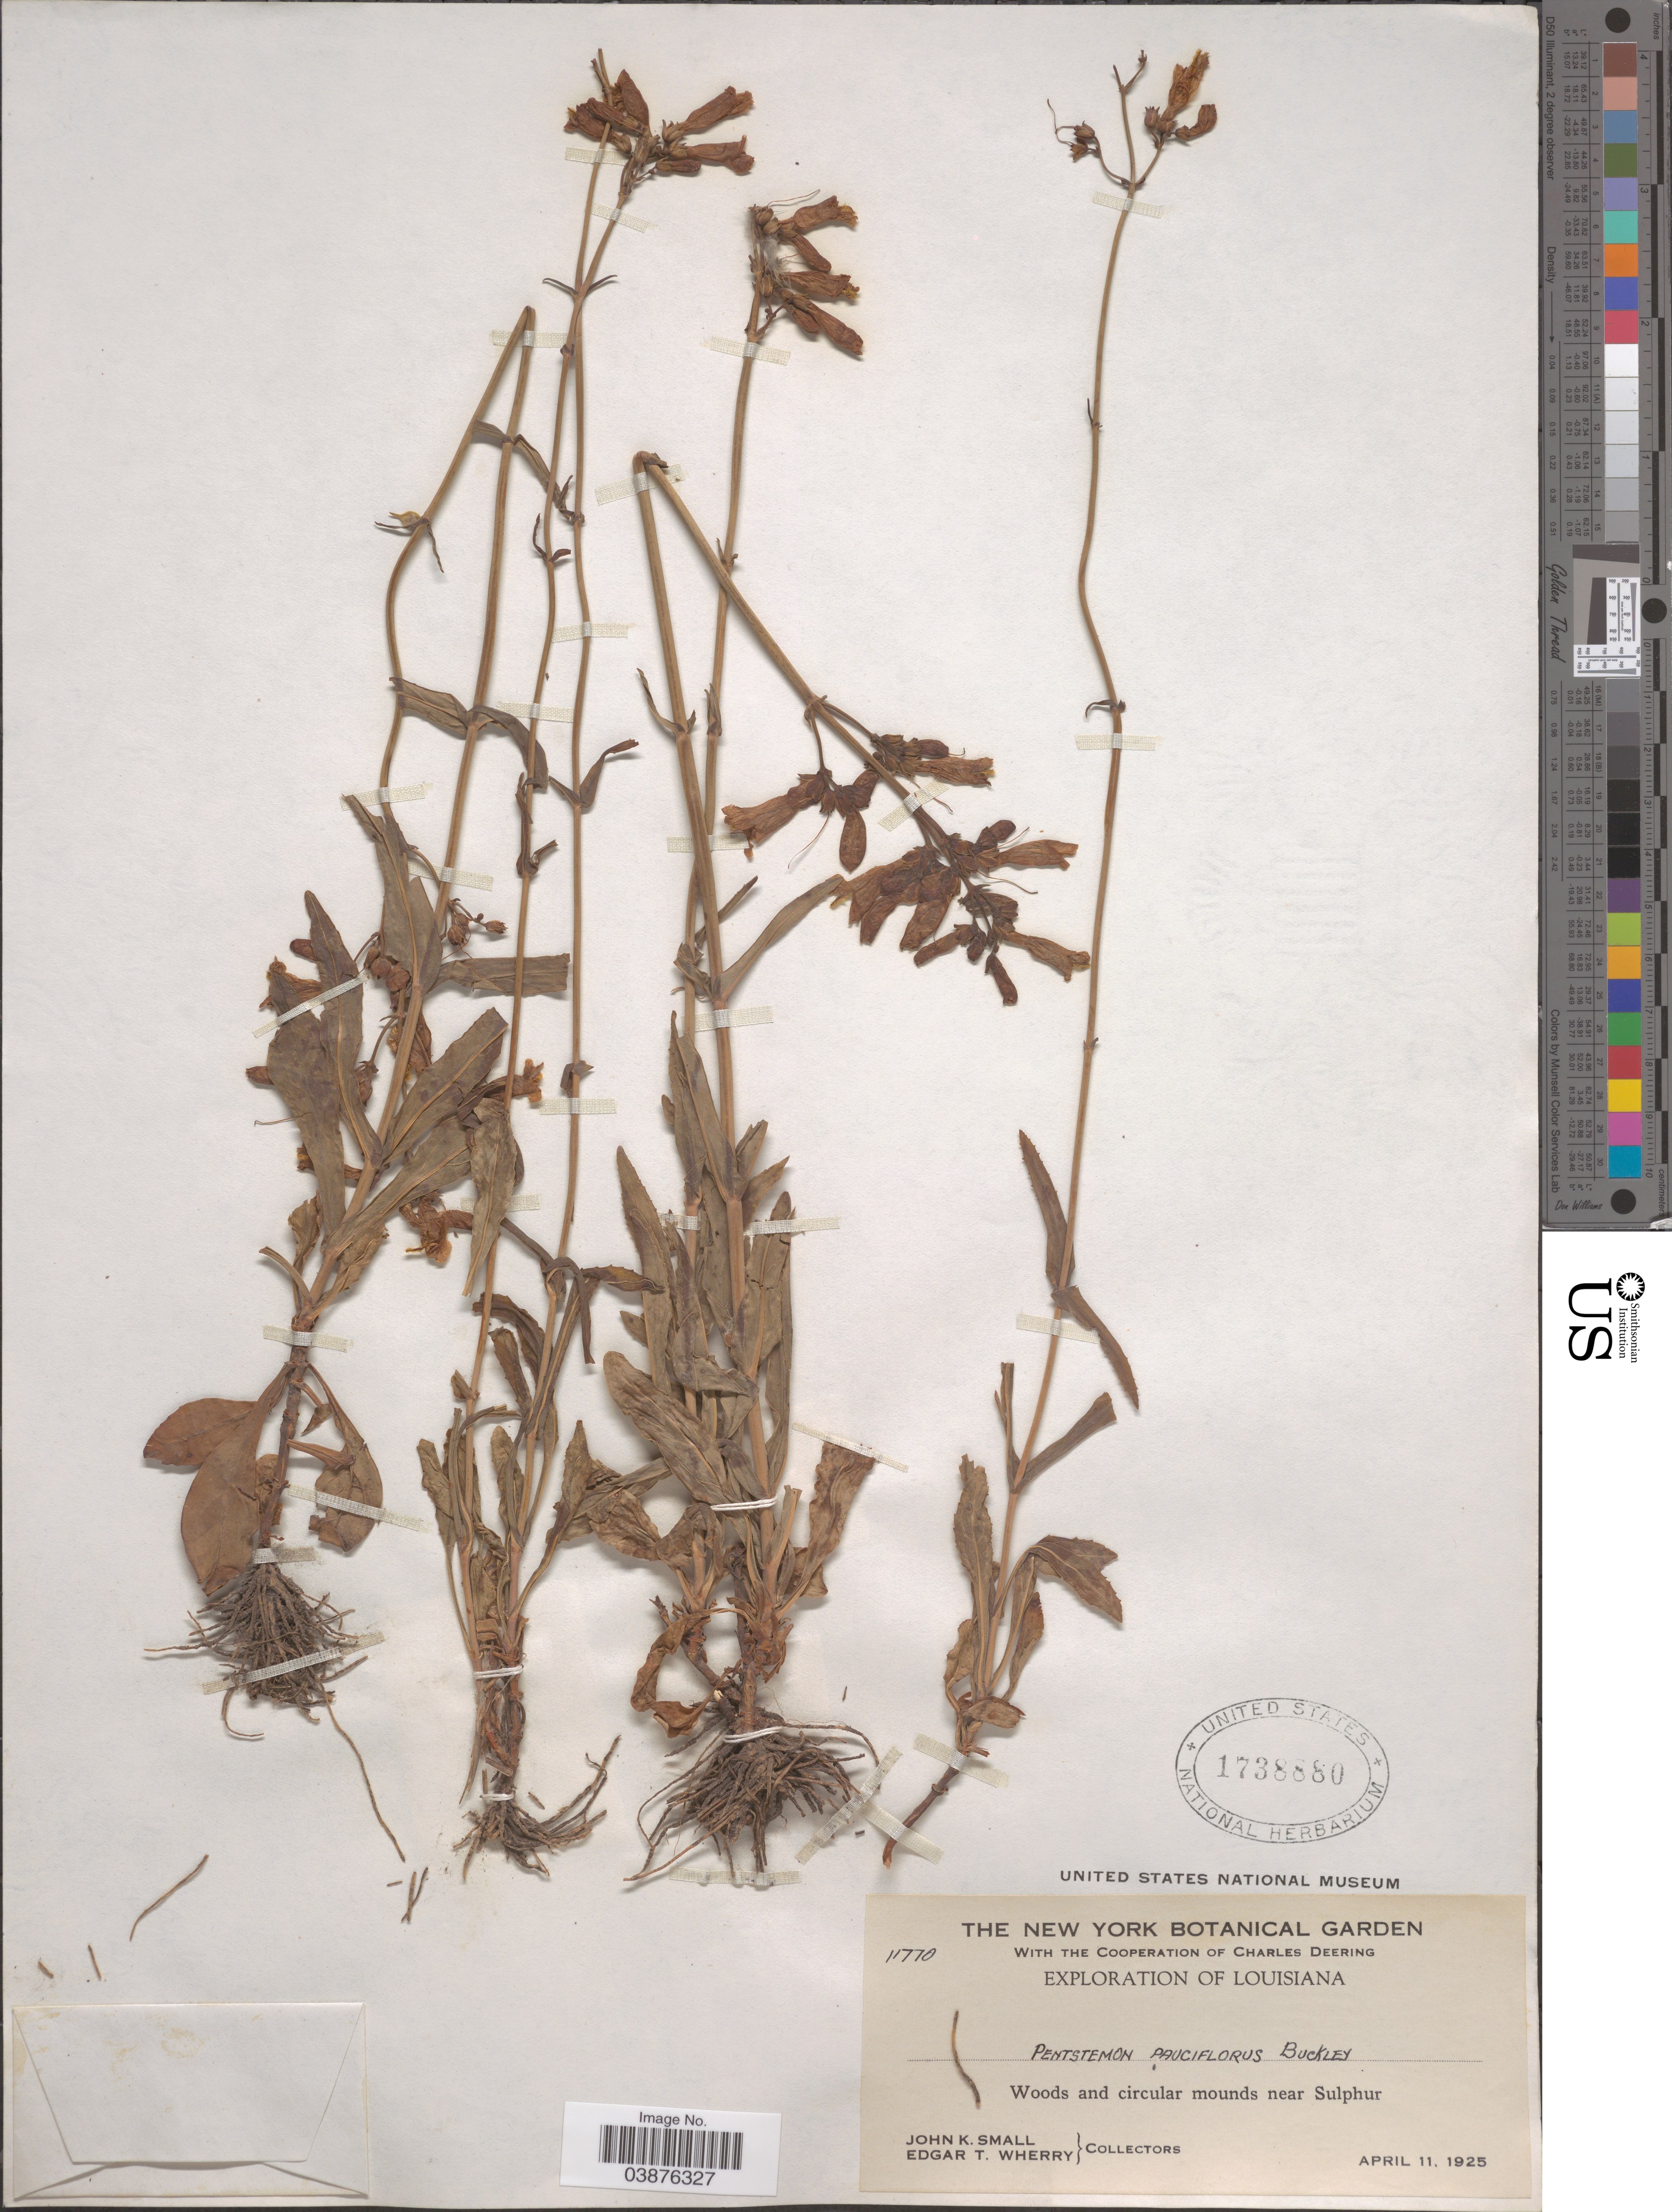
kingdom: Plantae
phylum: Tracheophyta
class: Magnoliopsida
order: Lamiales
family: Plantaginaceae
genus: Penstemon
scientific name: Penstemon laxiflorus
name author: Pennell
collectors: J. K. Small & E. T. Wherry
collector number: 11770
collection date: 1925-04-11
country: United States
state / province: Louisiana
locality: Woods and circular mounds near Sulphur.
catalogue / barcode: US 1738880